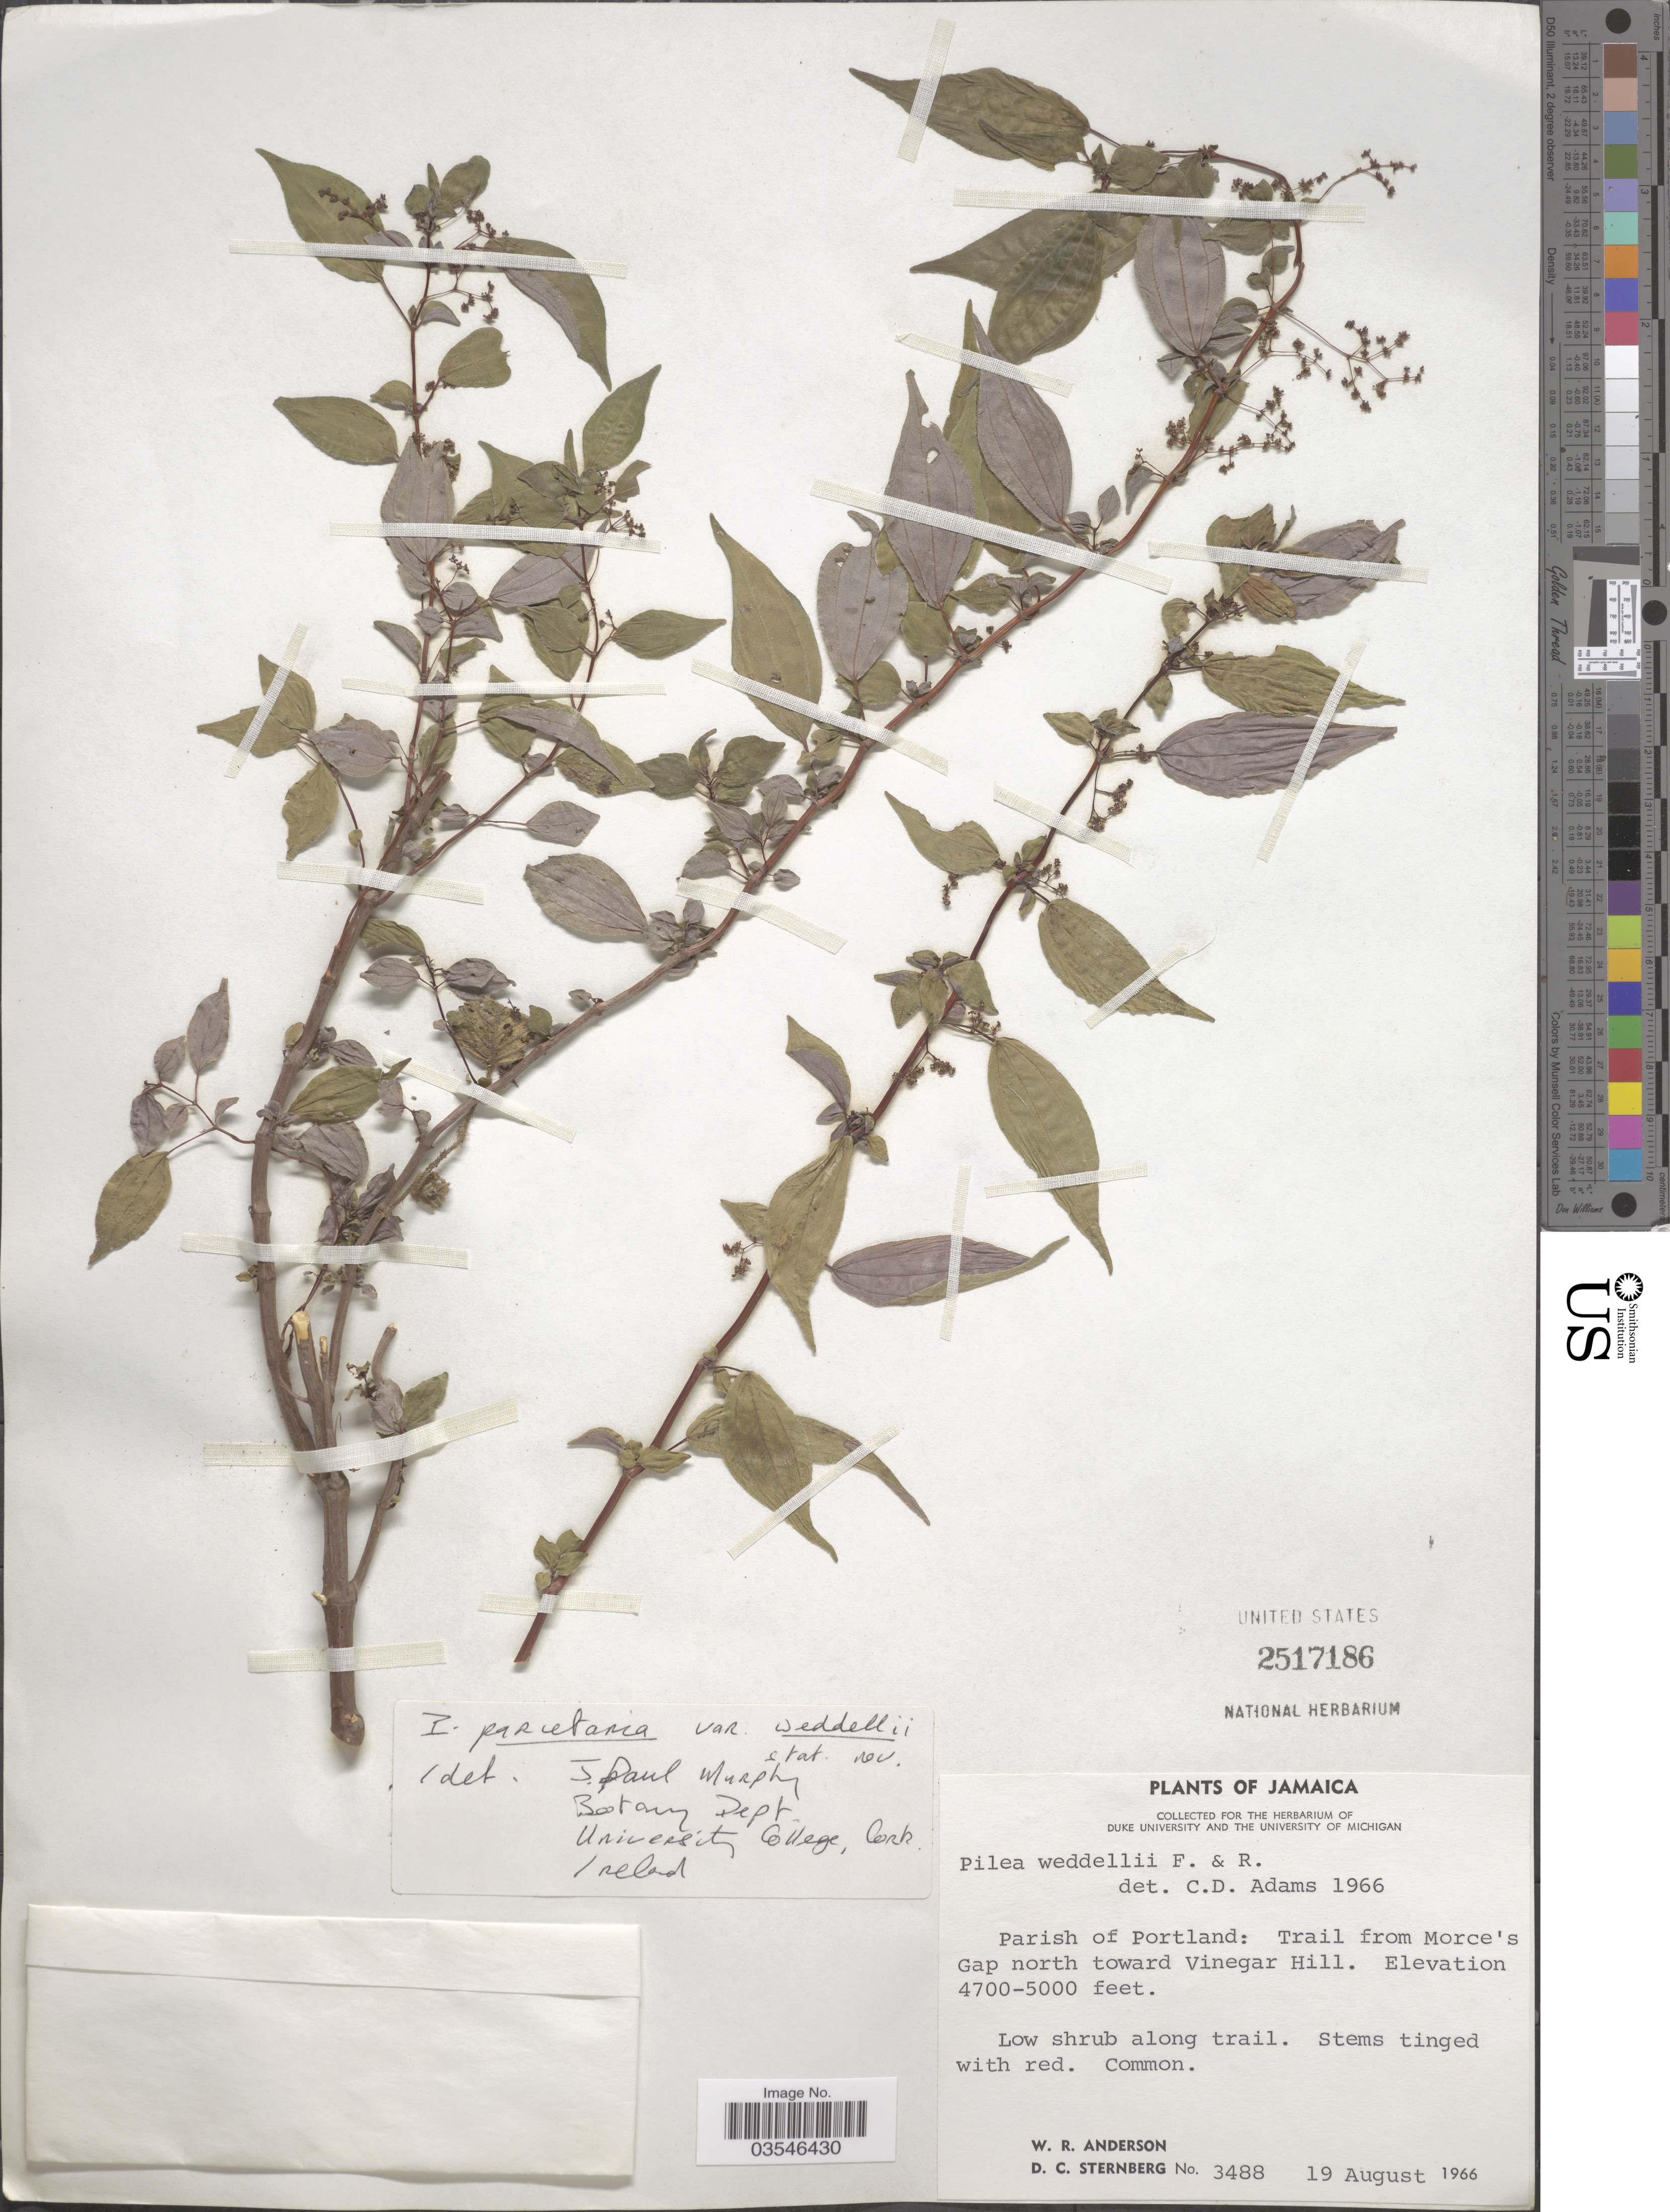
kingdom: Plantae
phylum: Tracheophyta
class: Magnoliopsida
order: Rosales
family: Urticaceae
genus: Pilea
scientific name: Pilea weddellii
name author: Fawc. & Rendle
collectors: W. Anderson & D. Sternberg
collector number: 3488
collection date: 1966-08-19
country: Jamaica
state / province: Portland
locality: Parish of Portland: Trail from Morce's Gap north toward Vinegar Hill.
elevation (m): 1433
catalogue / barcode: US 2517186